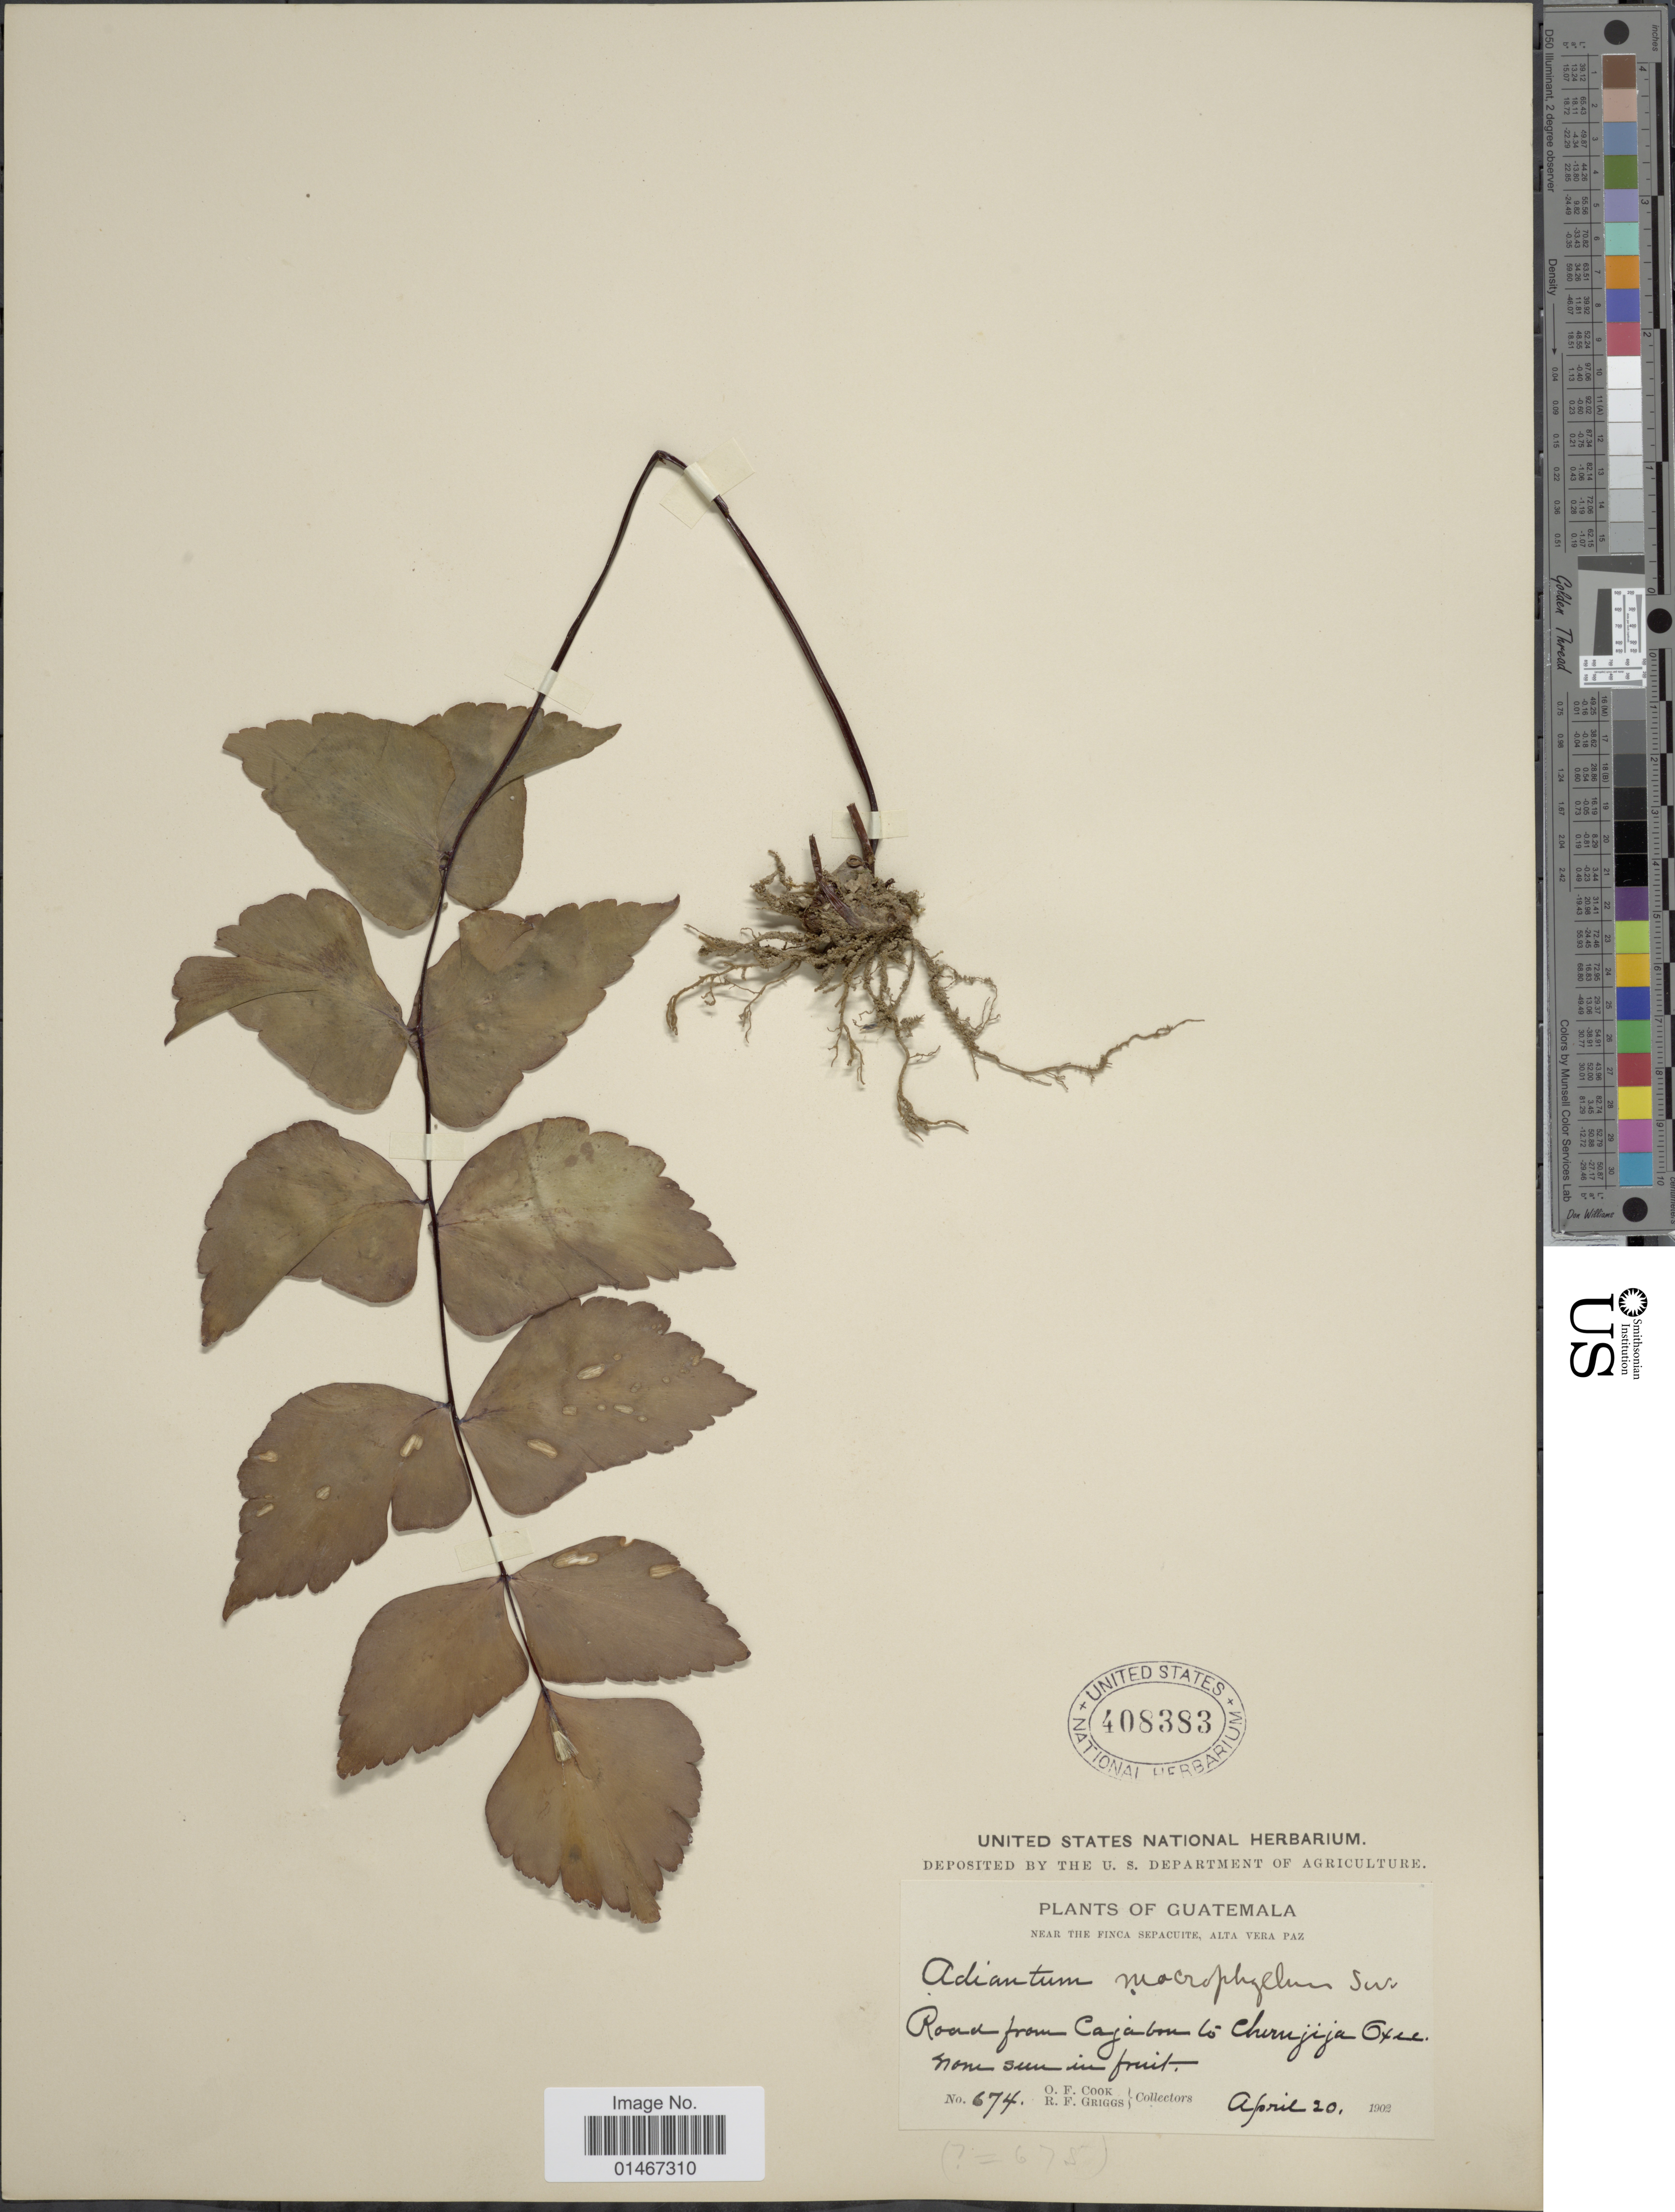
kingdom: Plantae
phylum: Tracheophyta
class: Polypodiopsida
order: Polypodiales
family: Pteridaceae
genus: Adiantum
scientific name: Adiantum macrophyllum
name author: Sw.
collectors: O. F. Cook & R. F. Griggs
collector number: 674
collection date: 1902-04-20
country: Guatemala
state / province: Alta Verapaz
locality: Near the Finca Sepacuite. Road from Cajabon to Cherujija Oxec.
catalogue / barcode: US 408383